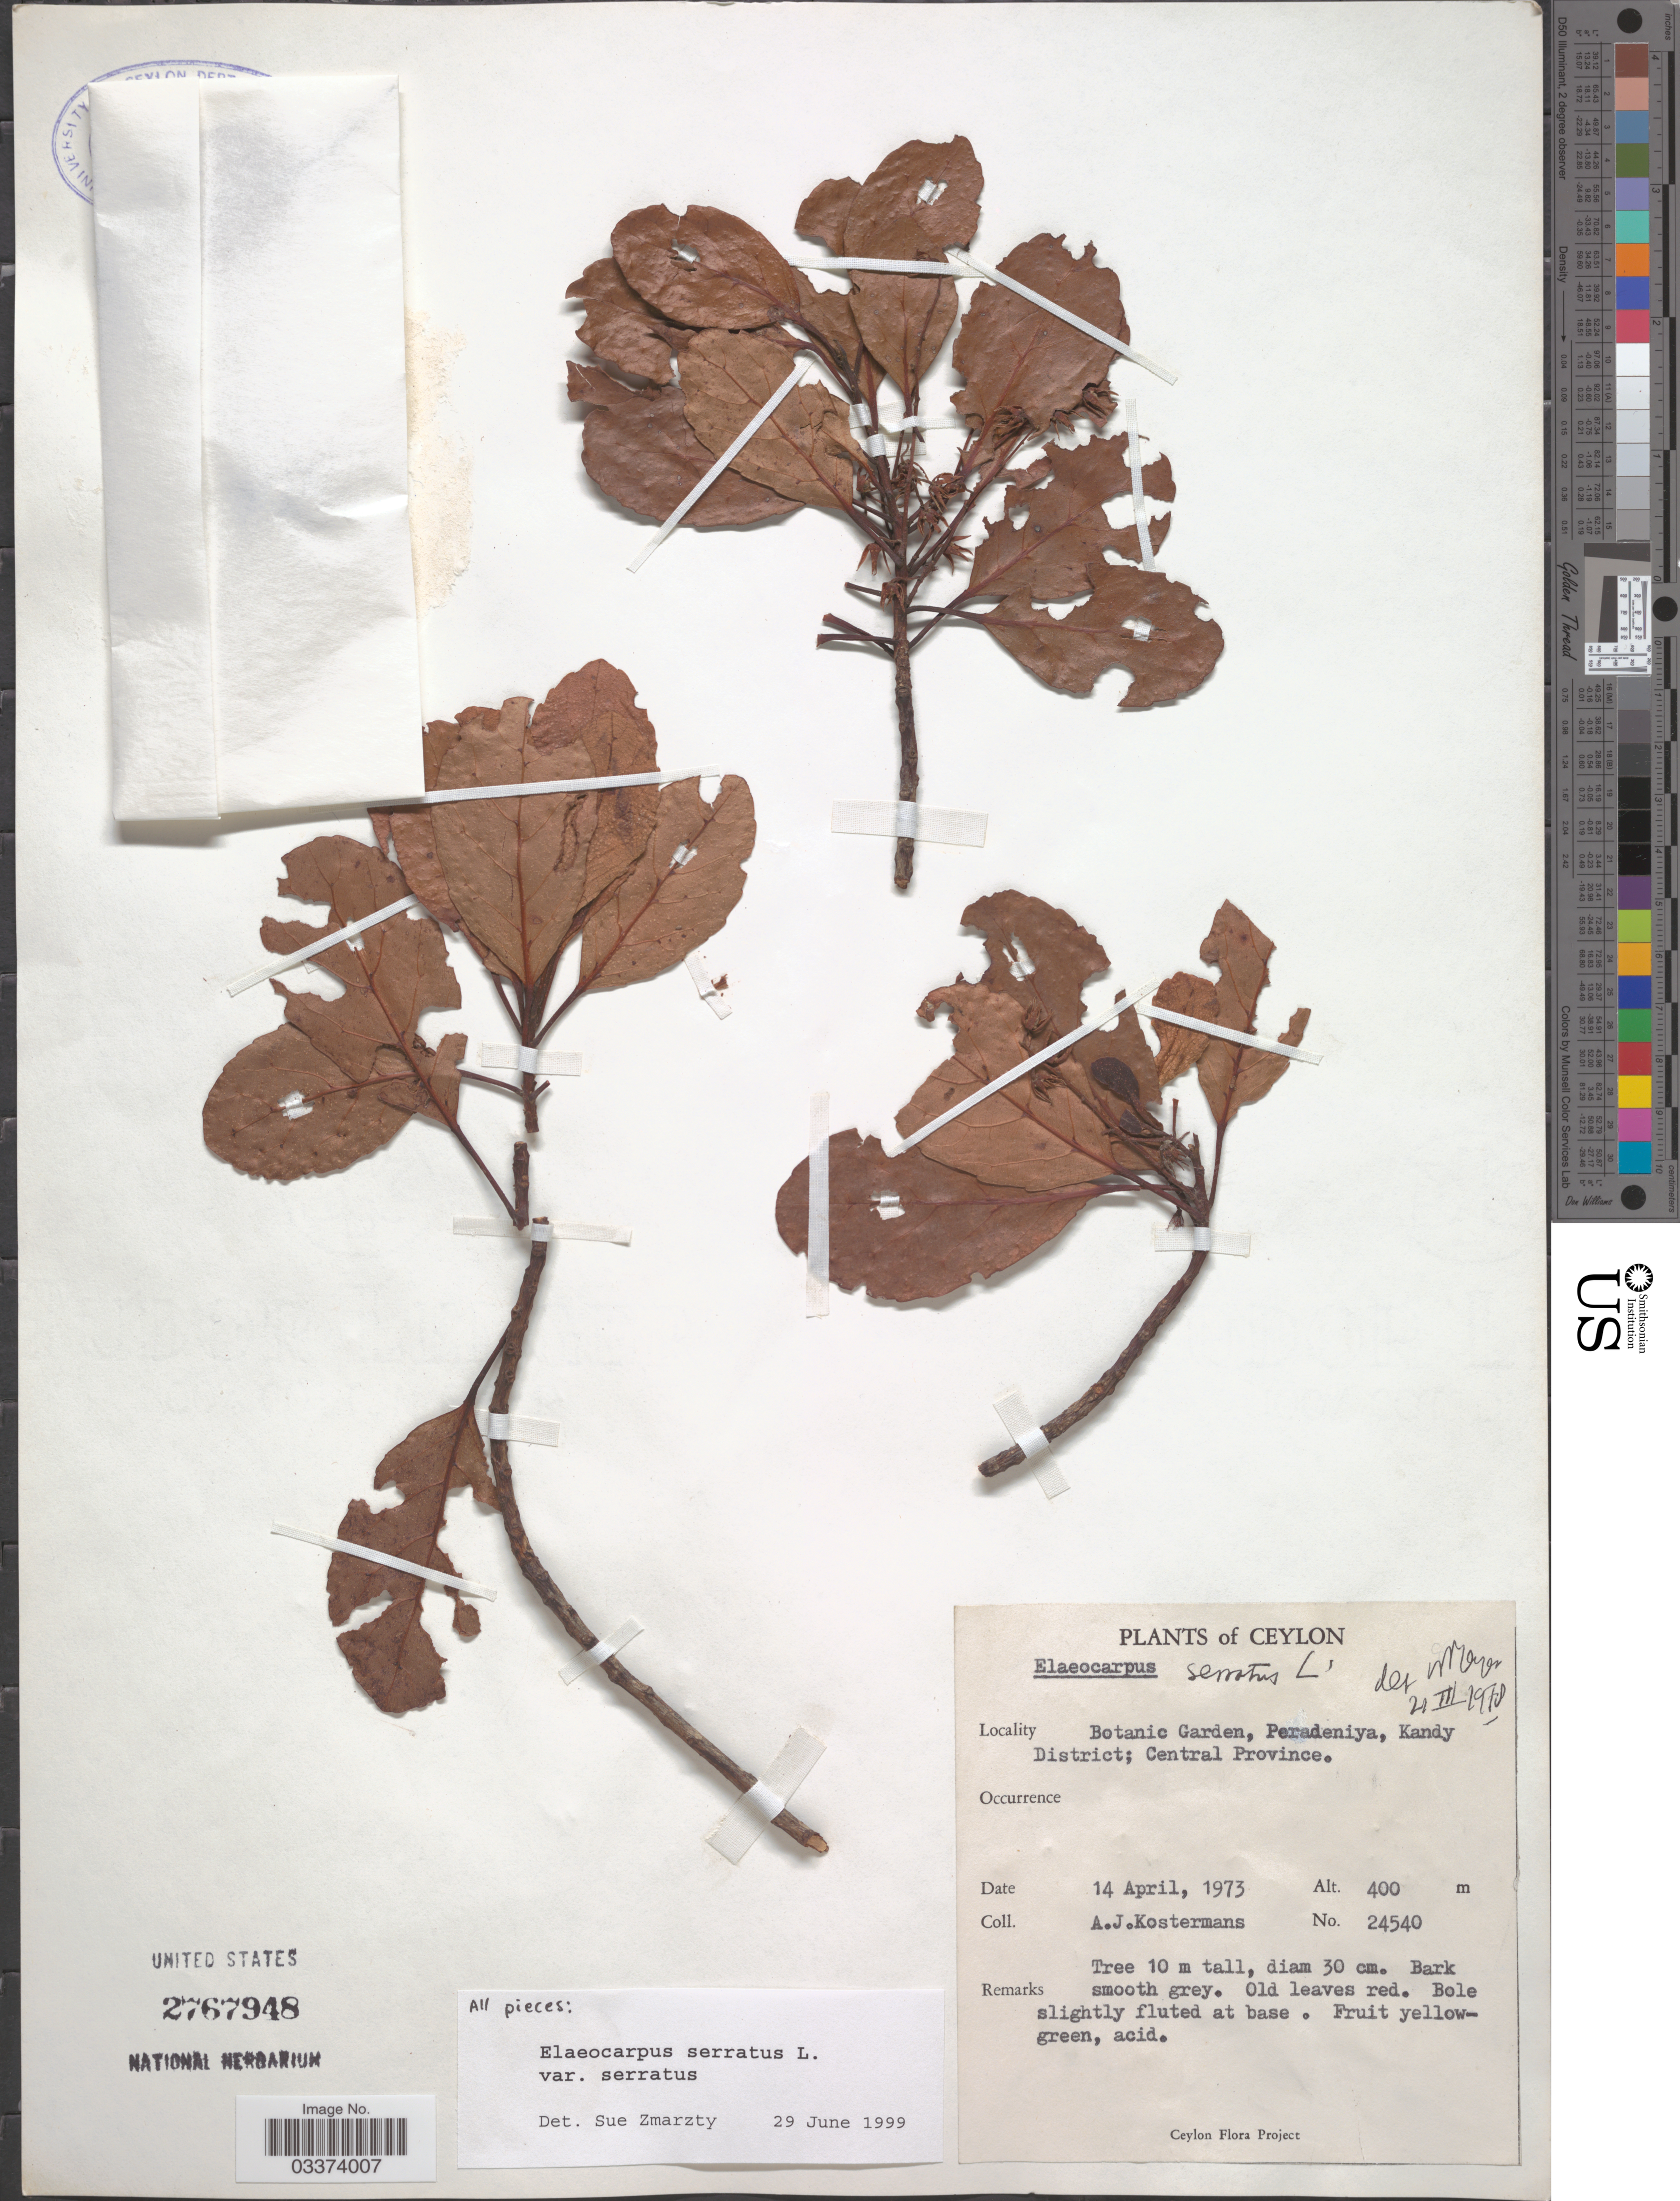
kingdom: Plantae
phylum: Tracheophyta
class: Magnoliopsida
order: Oxalidales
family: Elaeocarpaceae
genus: Elaeocarpus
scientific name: Elaeocarpus serratus var. serratus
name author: L.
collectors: A. J. G. Kostermans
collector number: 24540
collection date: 1973-04-14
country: Sri Lanka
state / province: Central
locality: Ceylon. Botanic Garden, Peradeniya, Kandy District.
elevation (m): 400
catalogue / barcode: US 2767948